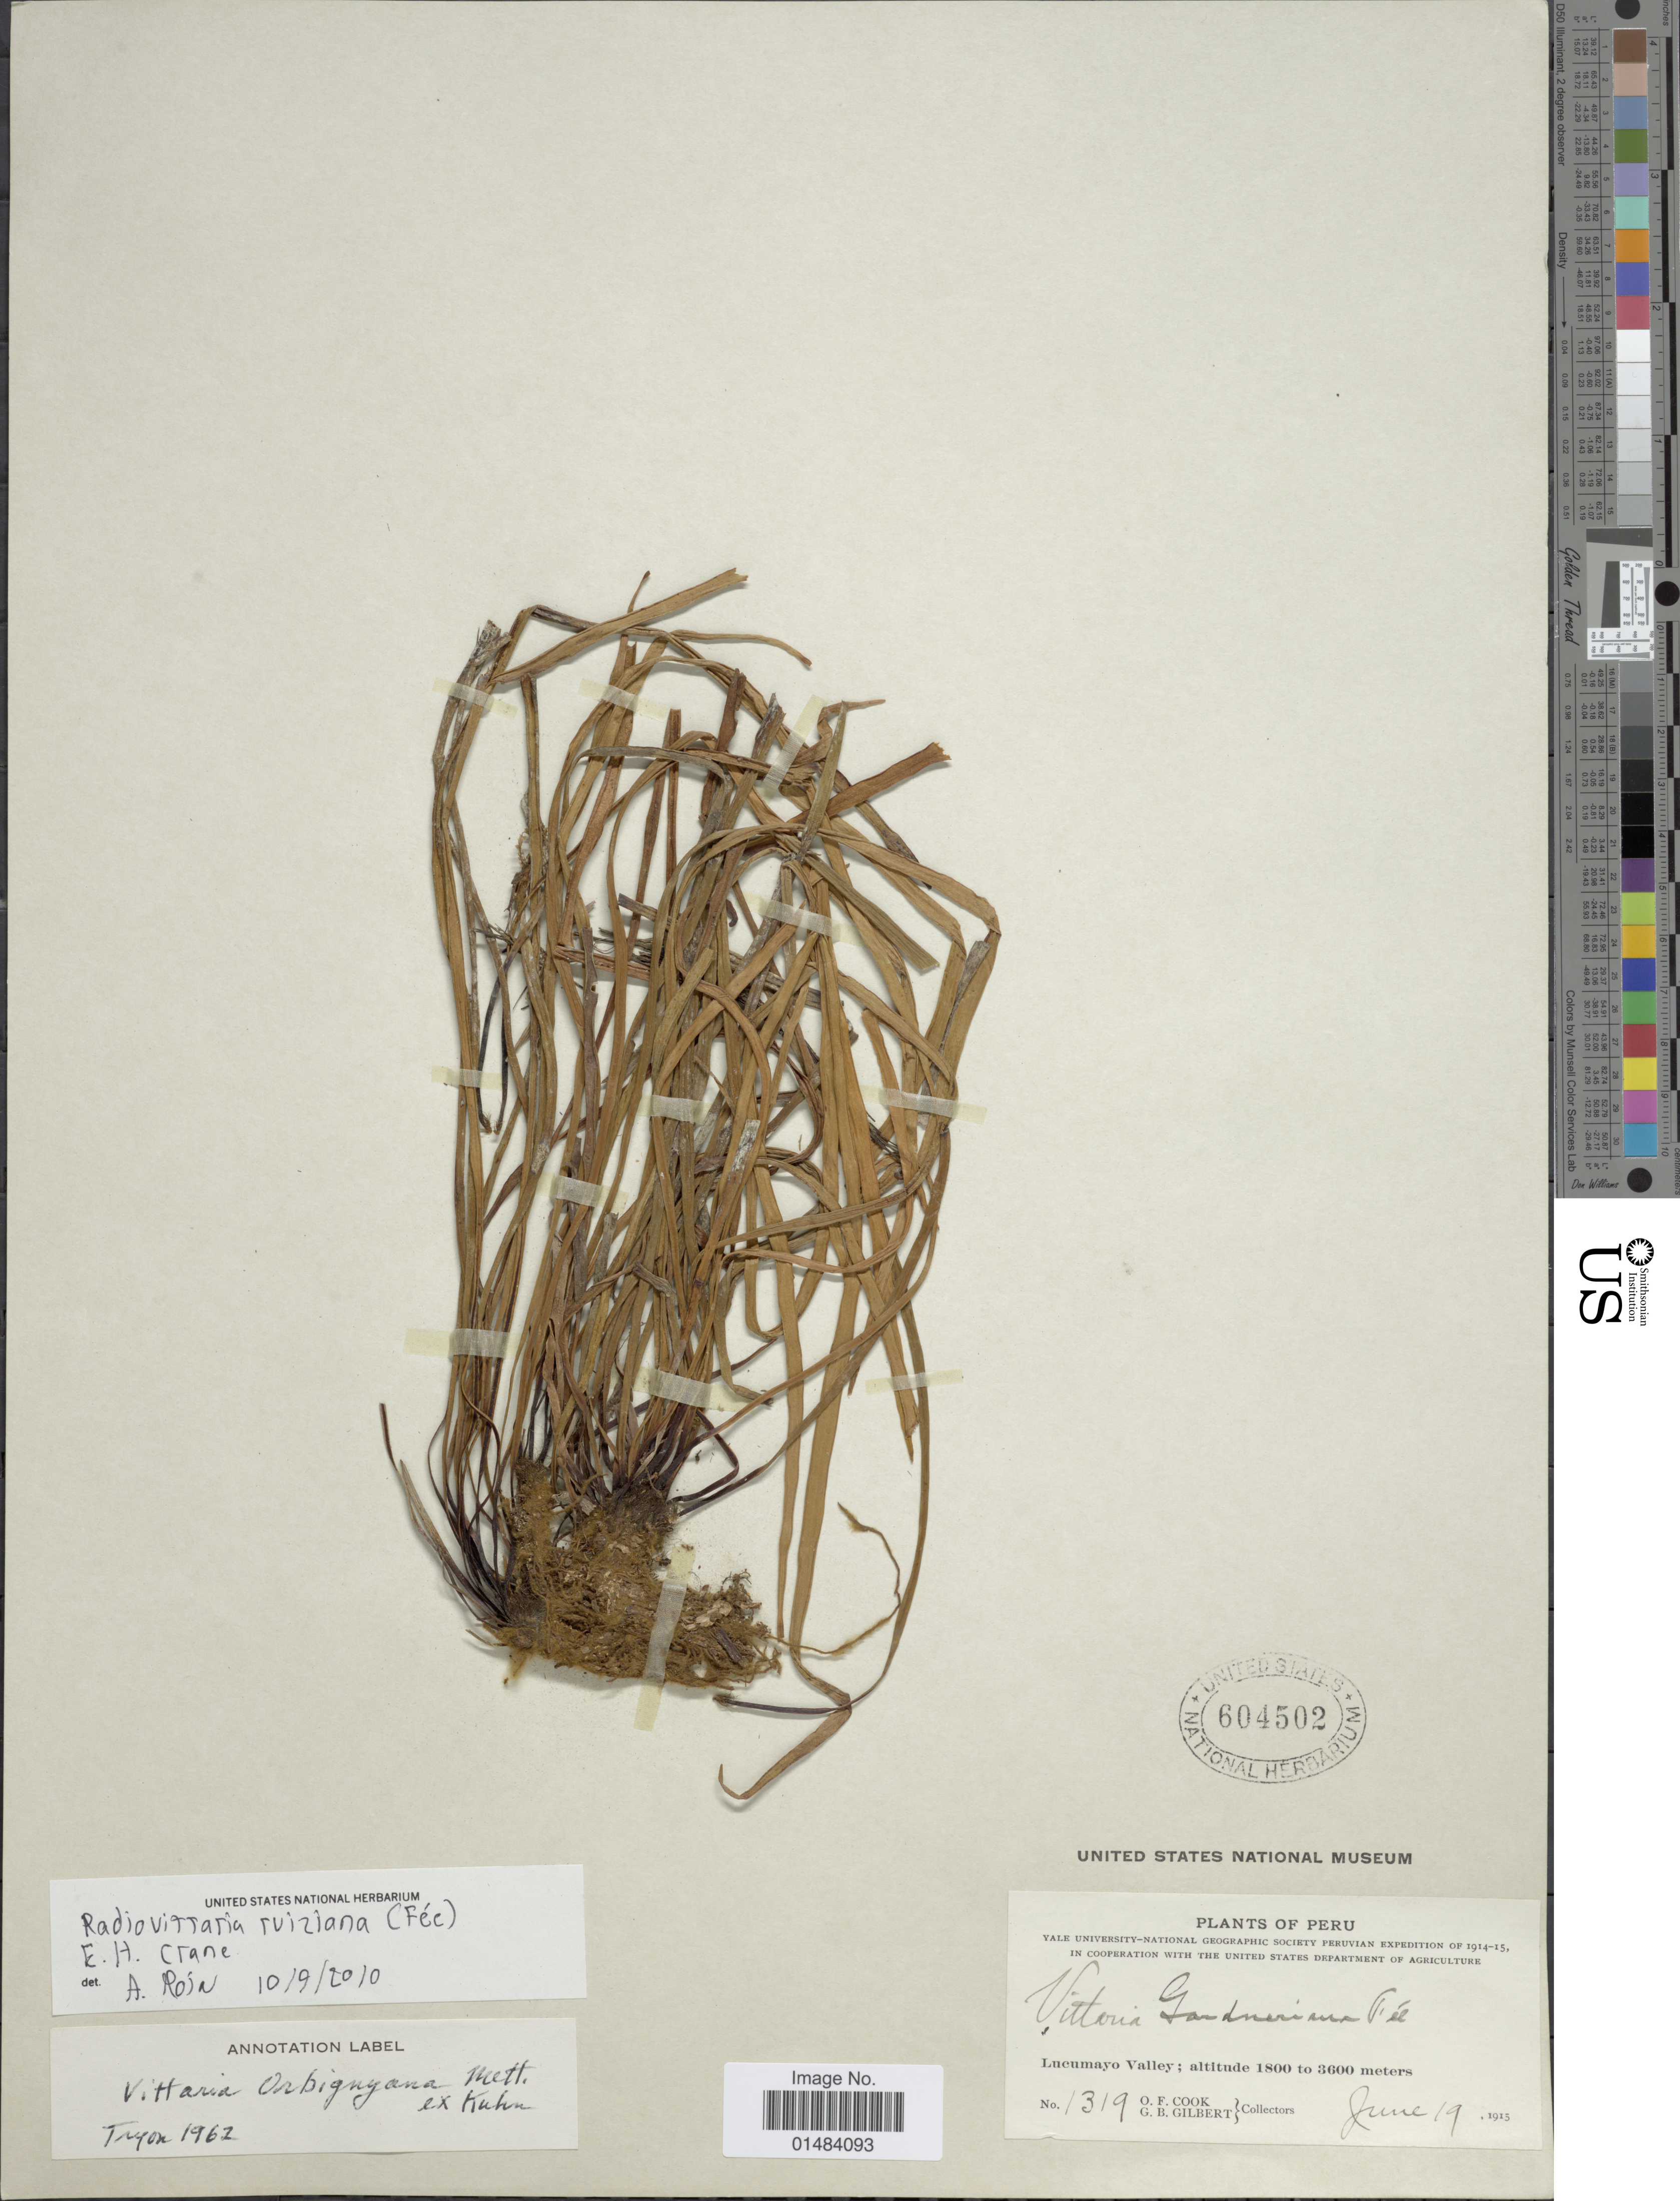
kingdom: Plantae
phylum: Tracheophyta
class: Polypodiopsida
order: Polypodiales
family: Pteridaceae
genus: Vittaria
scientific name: Vittaria ruiziana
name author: Fée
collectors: O. F. Cook & G. B. Gilbert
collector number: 1319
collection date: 1915-06-19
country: Peru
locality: Peru, Lucumayo Valley.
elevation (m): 1800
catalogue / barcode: US 604502